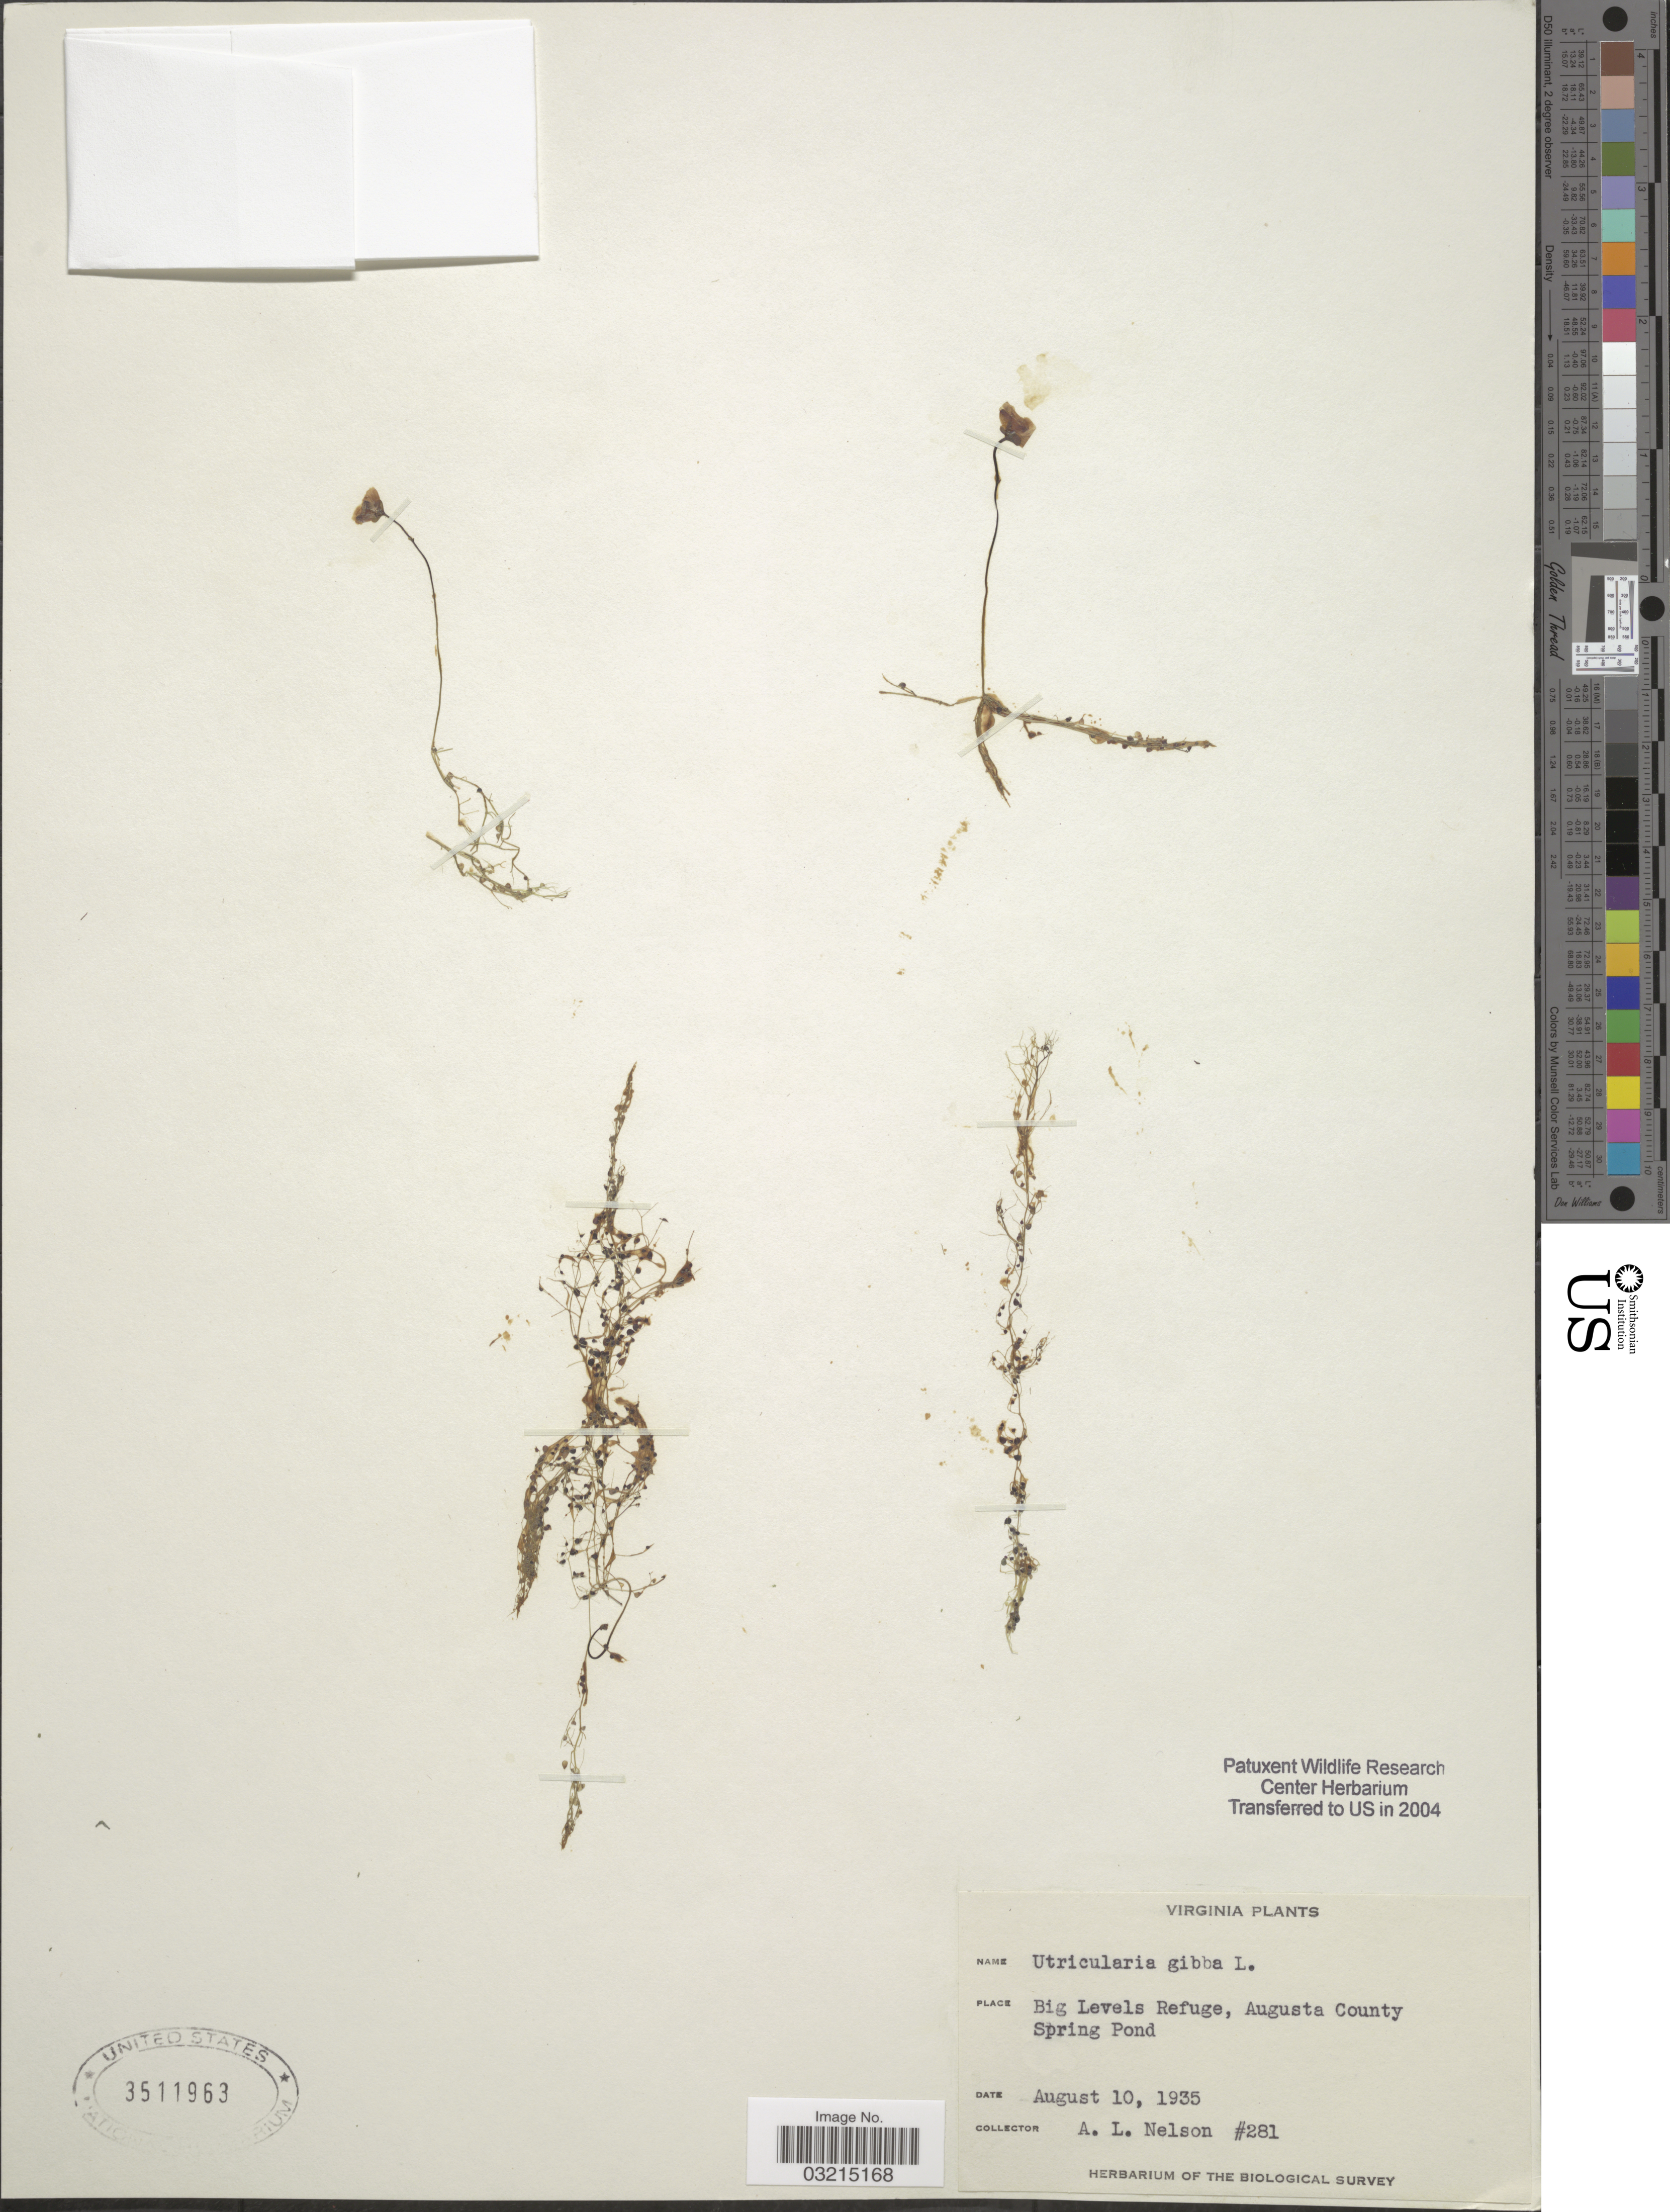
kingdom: Plantae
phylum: Tracheophyta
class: Magnoliopsida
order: Lamiales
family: Lentibulariaceae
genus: Utricularia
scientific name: Utricularia gibba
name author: L.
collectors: A. L. Nelson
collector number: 281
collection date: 1935-08-10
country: United States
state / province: Virginia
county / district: Augusta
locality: Big Levels Refuge, Augusta County Spring Pond.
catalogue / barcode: US 3511963